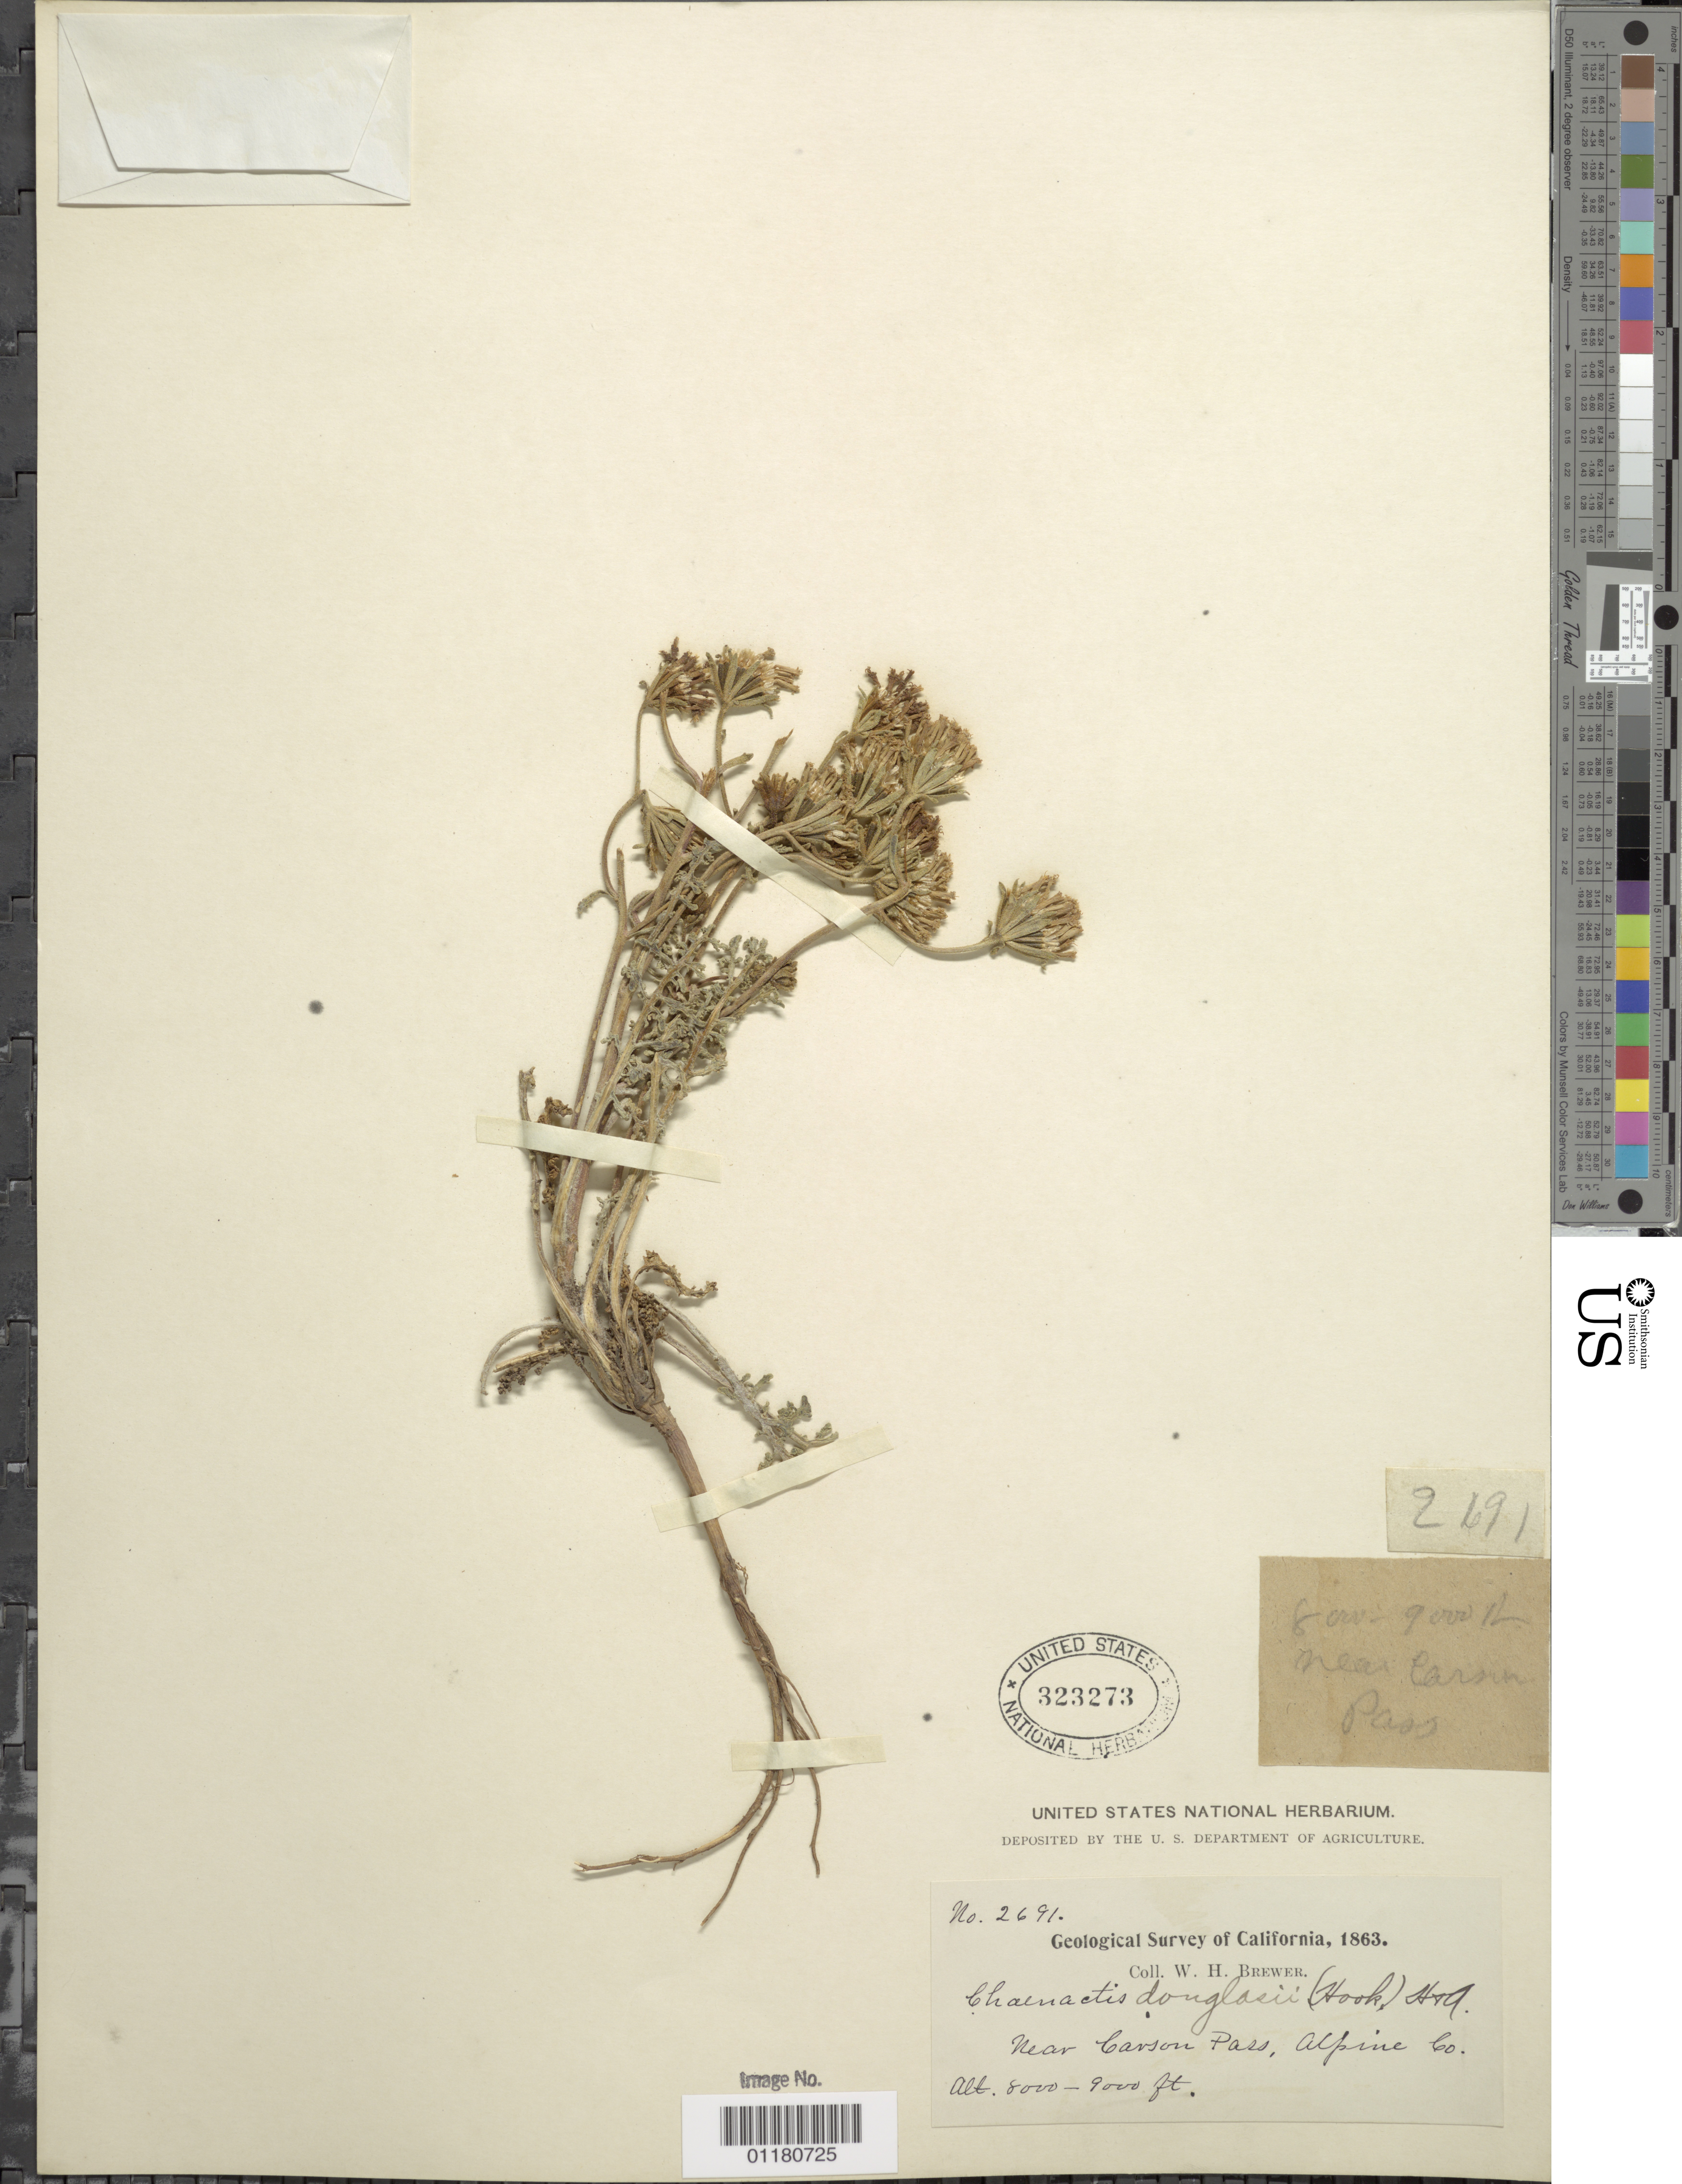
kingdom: Plantae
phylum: Tracheophyta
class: Magnoliopsida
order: Asterales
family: Asteraceae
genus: Chaenactis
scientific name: Chaenactis douglasii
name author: Hook. & Arn.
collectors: W. H. Brewer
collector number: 2691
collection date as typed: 1863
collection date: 1863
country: United States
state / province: California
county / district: Alpine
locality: near Carson Pass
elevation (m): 2438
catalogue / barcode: US 323273